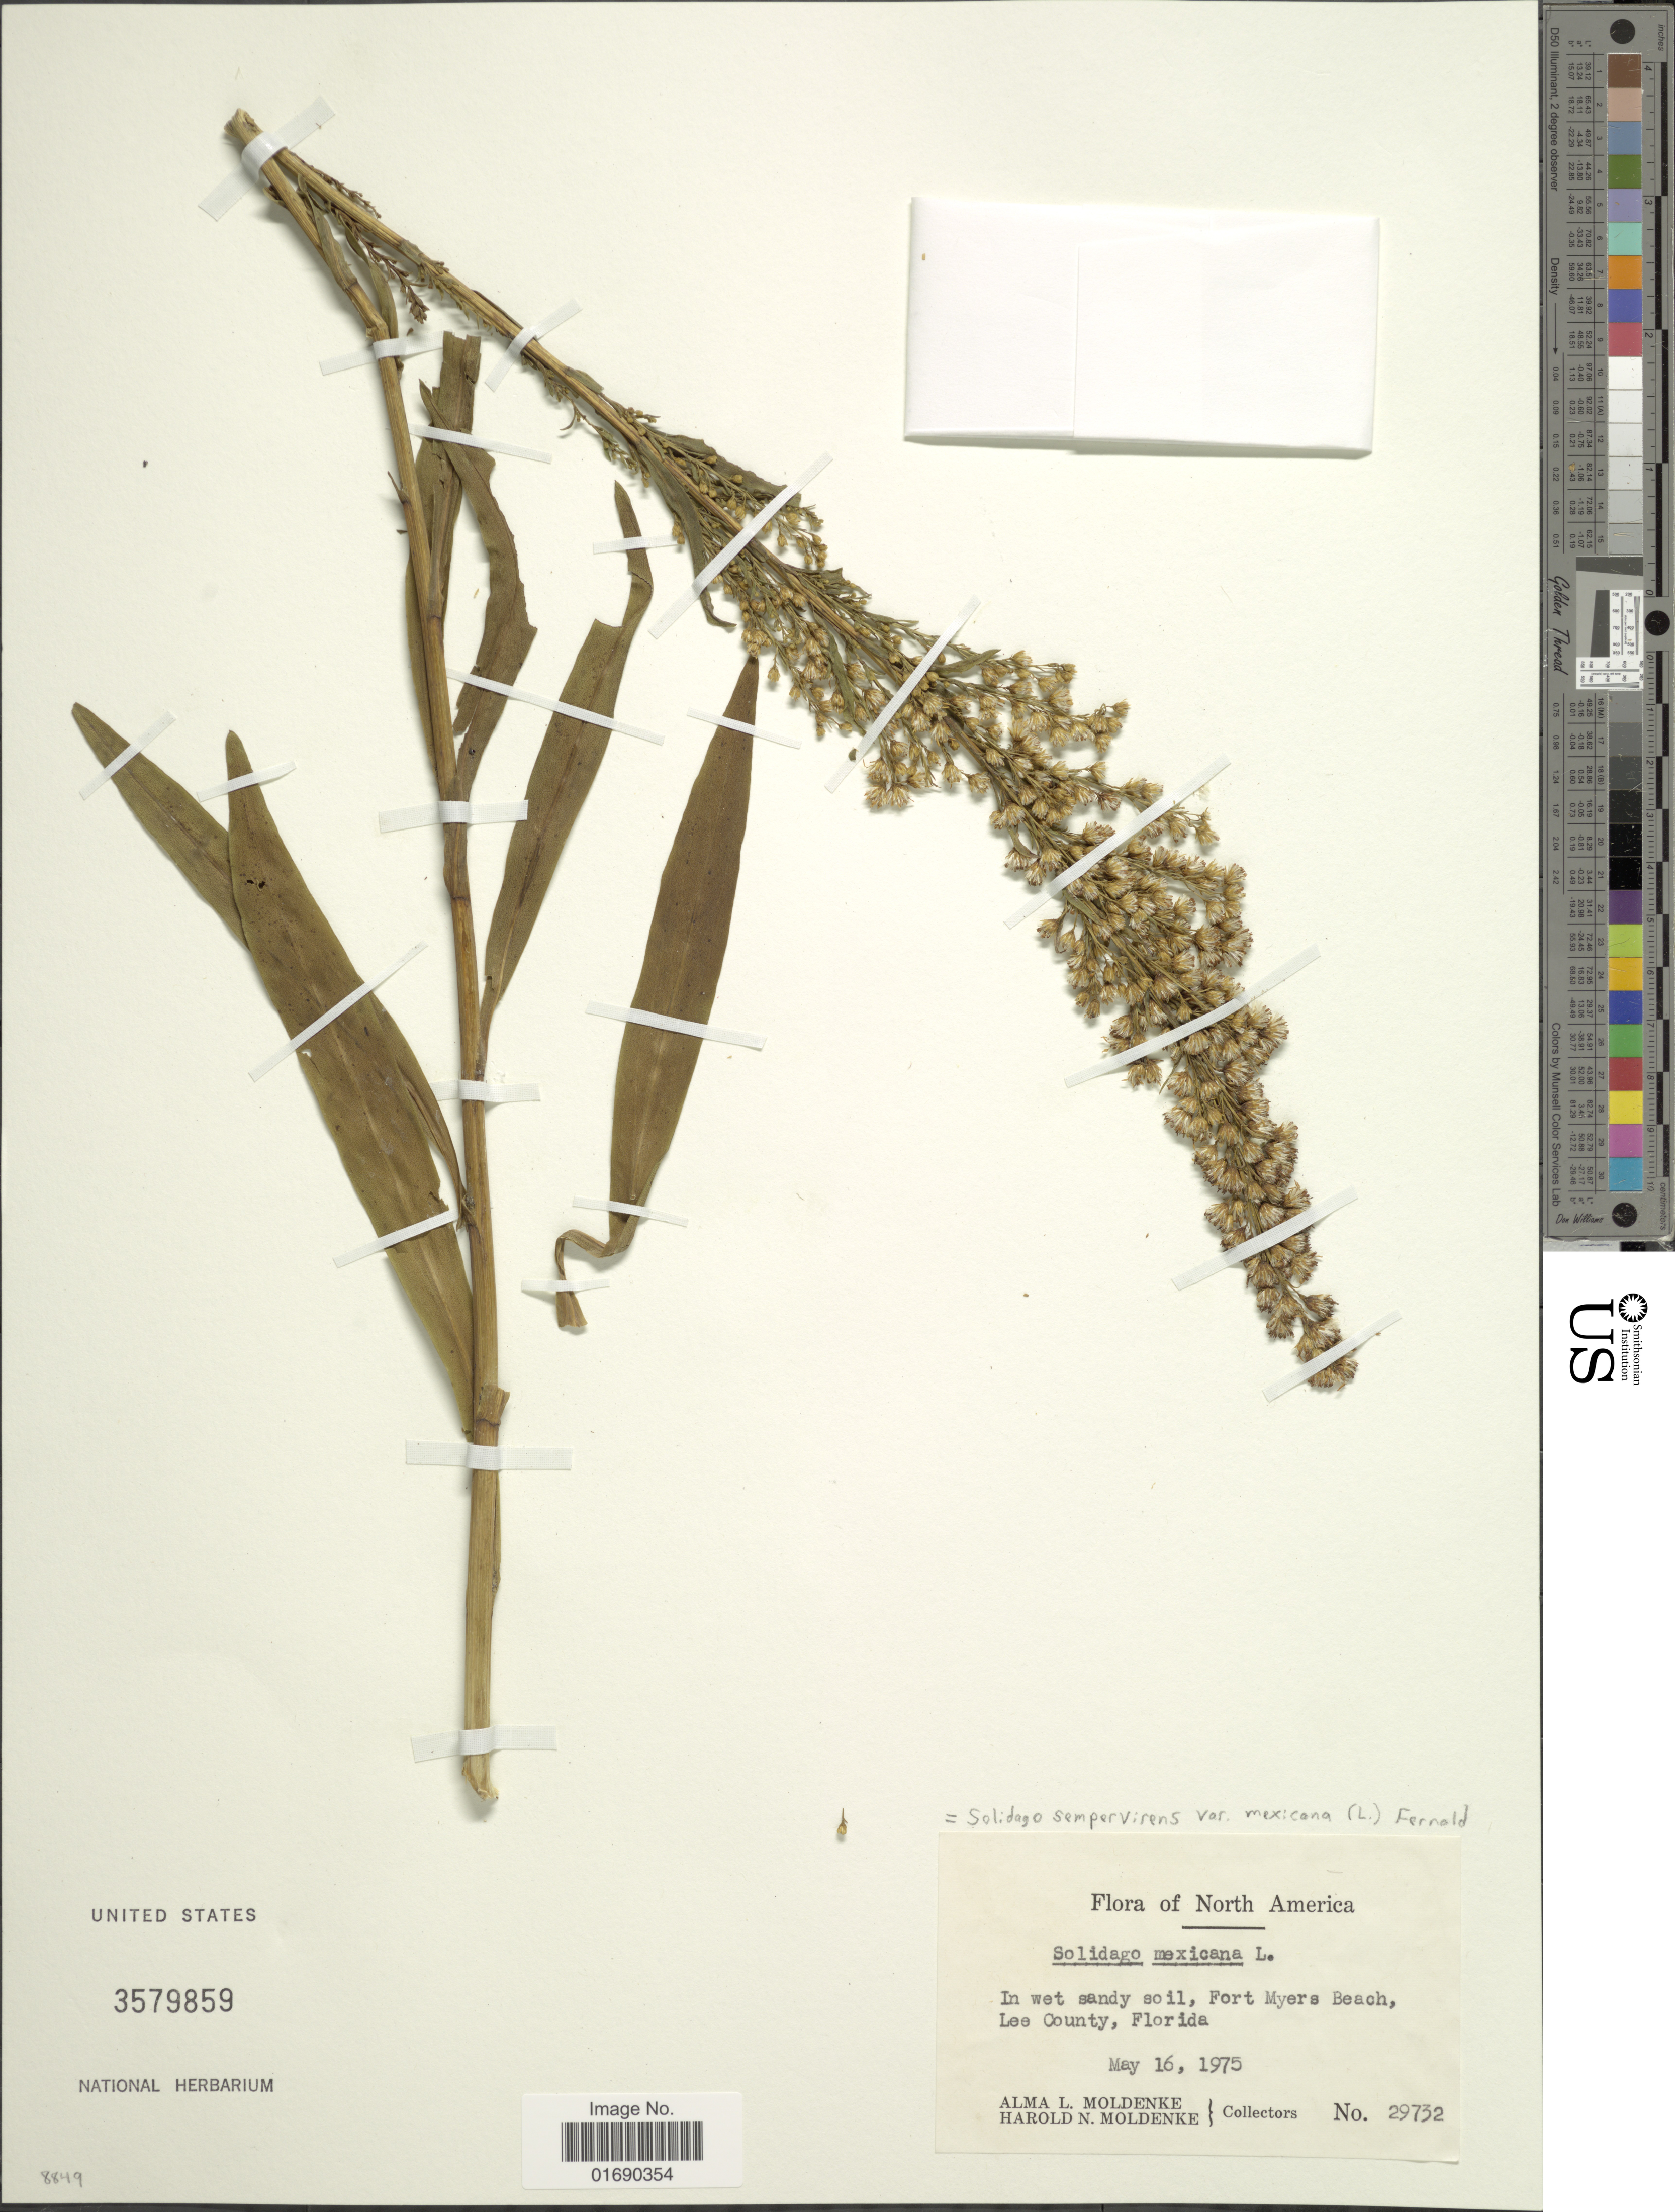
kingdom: Plantae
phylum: Tracheophyta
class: Magnoliopsida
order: Asterales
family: Asteraceae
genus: Solidago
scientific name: Solidago sempervirens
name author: L.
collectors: A. L. Moldenke & H. N. Moldenke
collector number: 29732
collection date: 1975-05-16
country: United States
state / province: Florida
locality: In wet sandy soil, Fort Myers beach, Lee County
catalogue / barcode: US 3579859